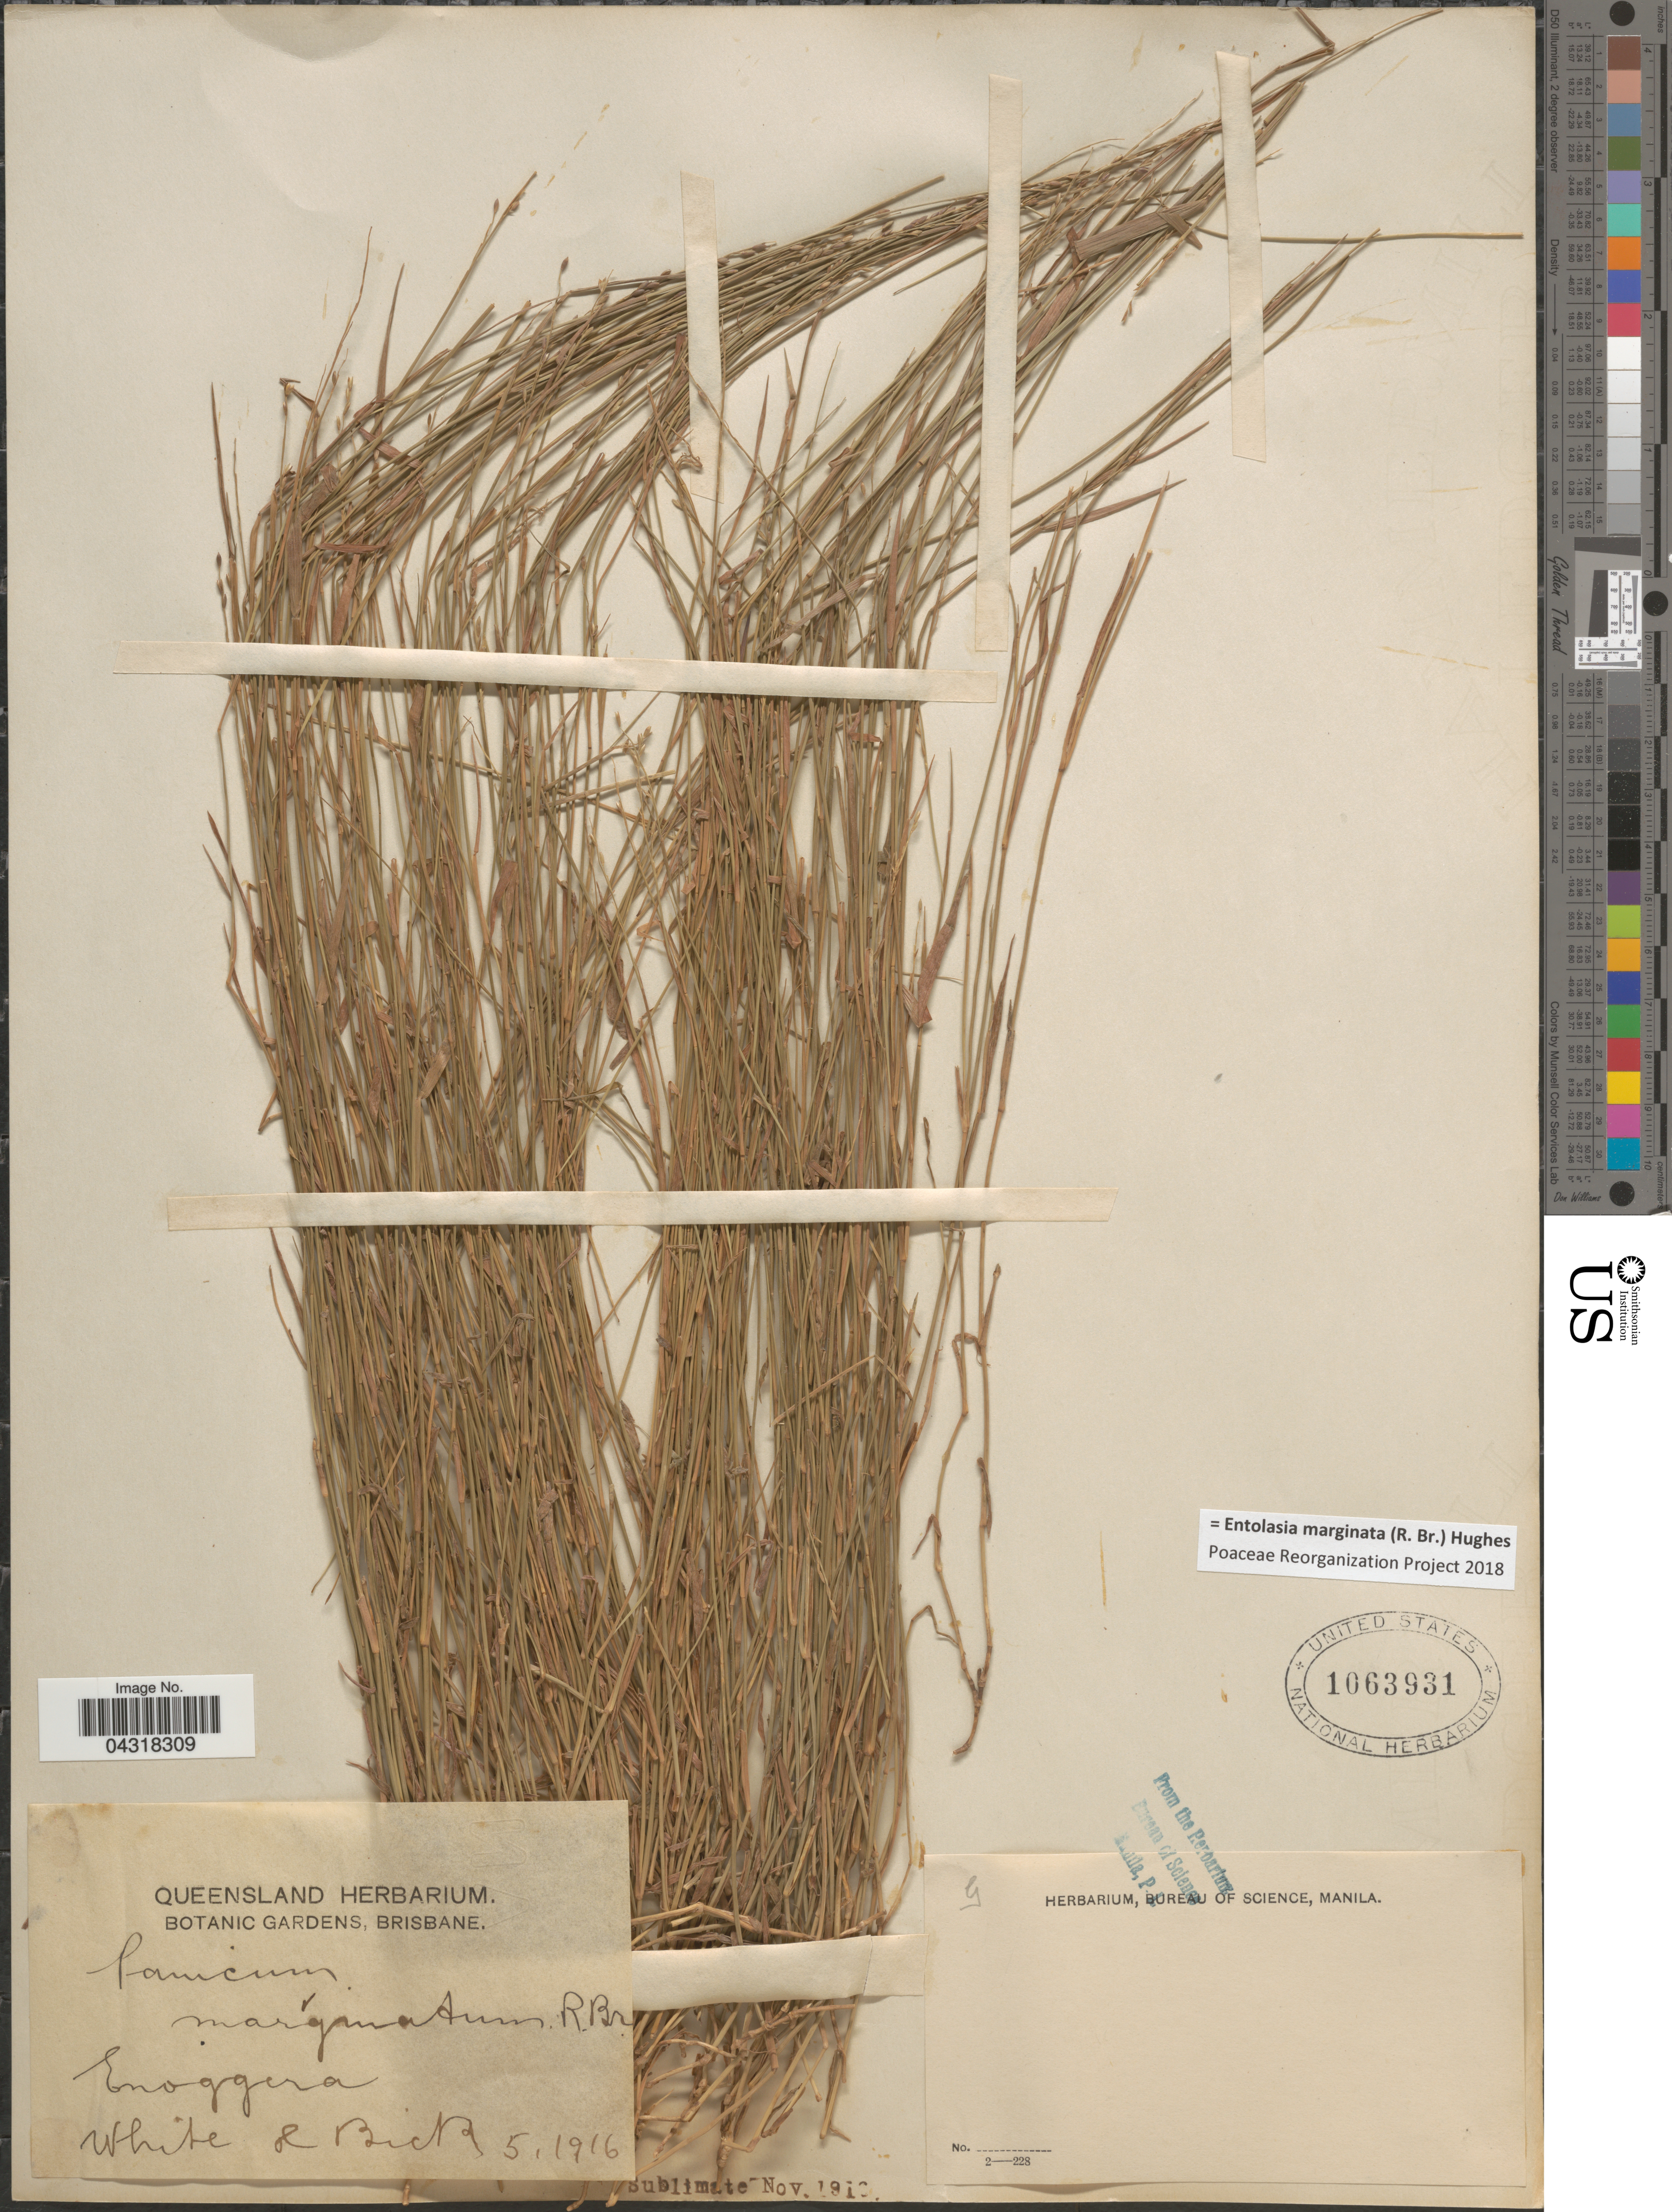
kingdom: Plantae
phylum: Tracheophyta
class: Liliopsida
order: Poales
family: Poaceae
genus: Entolasia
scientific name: Entolasia marginata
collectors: O. E. White & -. Bick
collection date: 1916-05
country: Australia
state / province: Queensland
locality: Enoggera.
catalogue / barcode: US 1063931